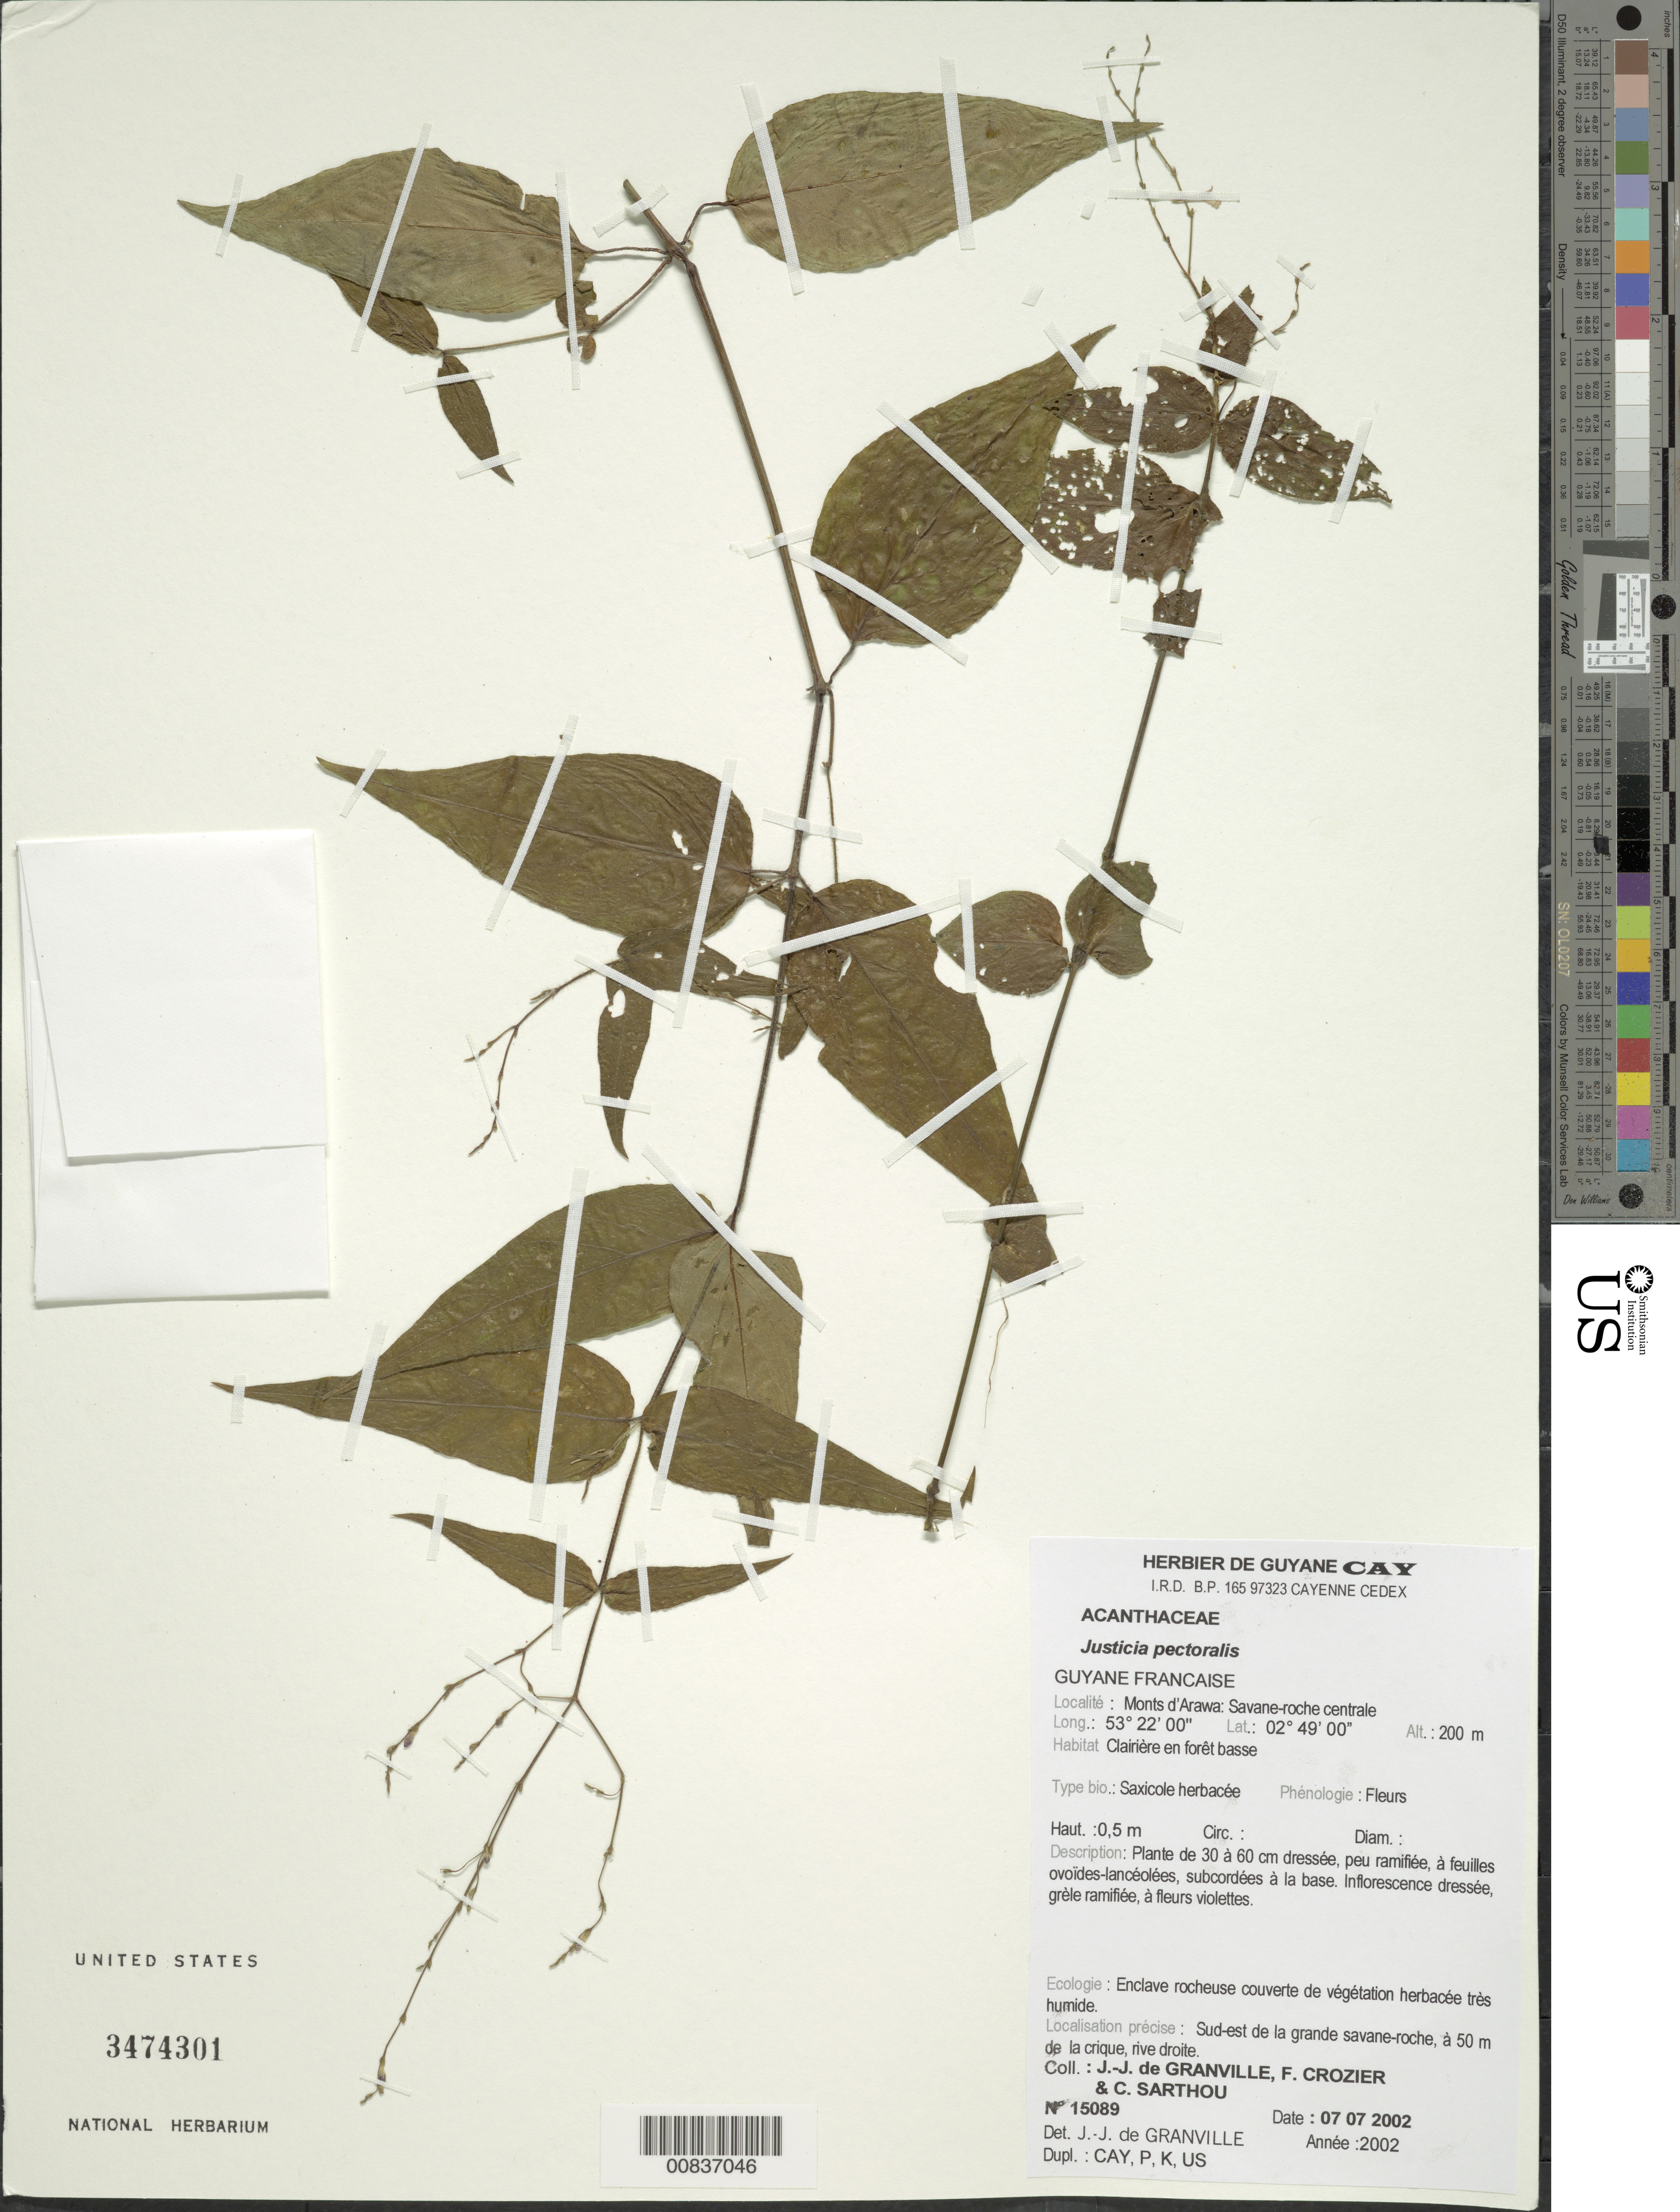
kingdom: Plantae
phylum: Tracheophyta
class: Magnoliopsida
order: Lamiales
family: Acanthaceae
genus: Justicia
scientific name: Justicia pectoralis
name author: Jacq.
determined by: Granville, J. J. de, (CAY), Institut de Recherche pour le Developpement (IRD) (FRENCH GUIANA)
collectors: J.-J. de Granville, F. Crozier & C. Sarthou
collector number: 15089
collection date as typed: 7-Jul-02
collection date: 2002-07-07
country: French Guiana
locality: Monts d'Arawa, zone de la savane-roche centrale, sud-est de la grande savane-roche, à 50 m de la crique, rive droite.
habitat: Clairière en forêt basse, enclave rocheuse couverte de vegetation herbacée tres humide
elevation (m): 200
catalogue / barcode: US 3474301